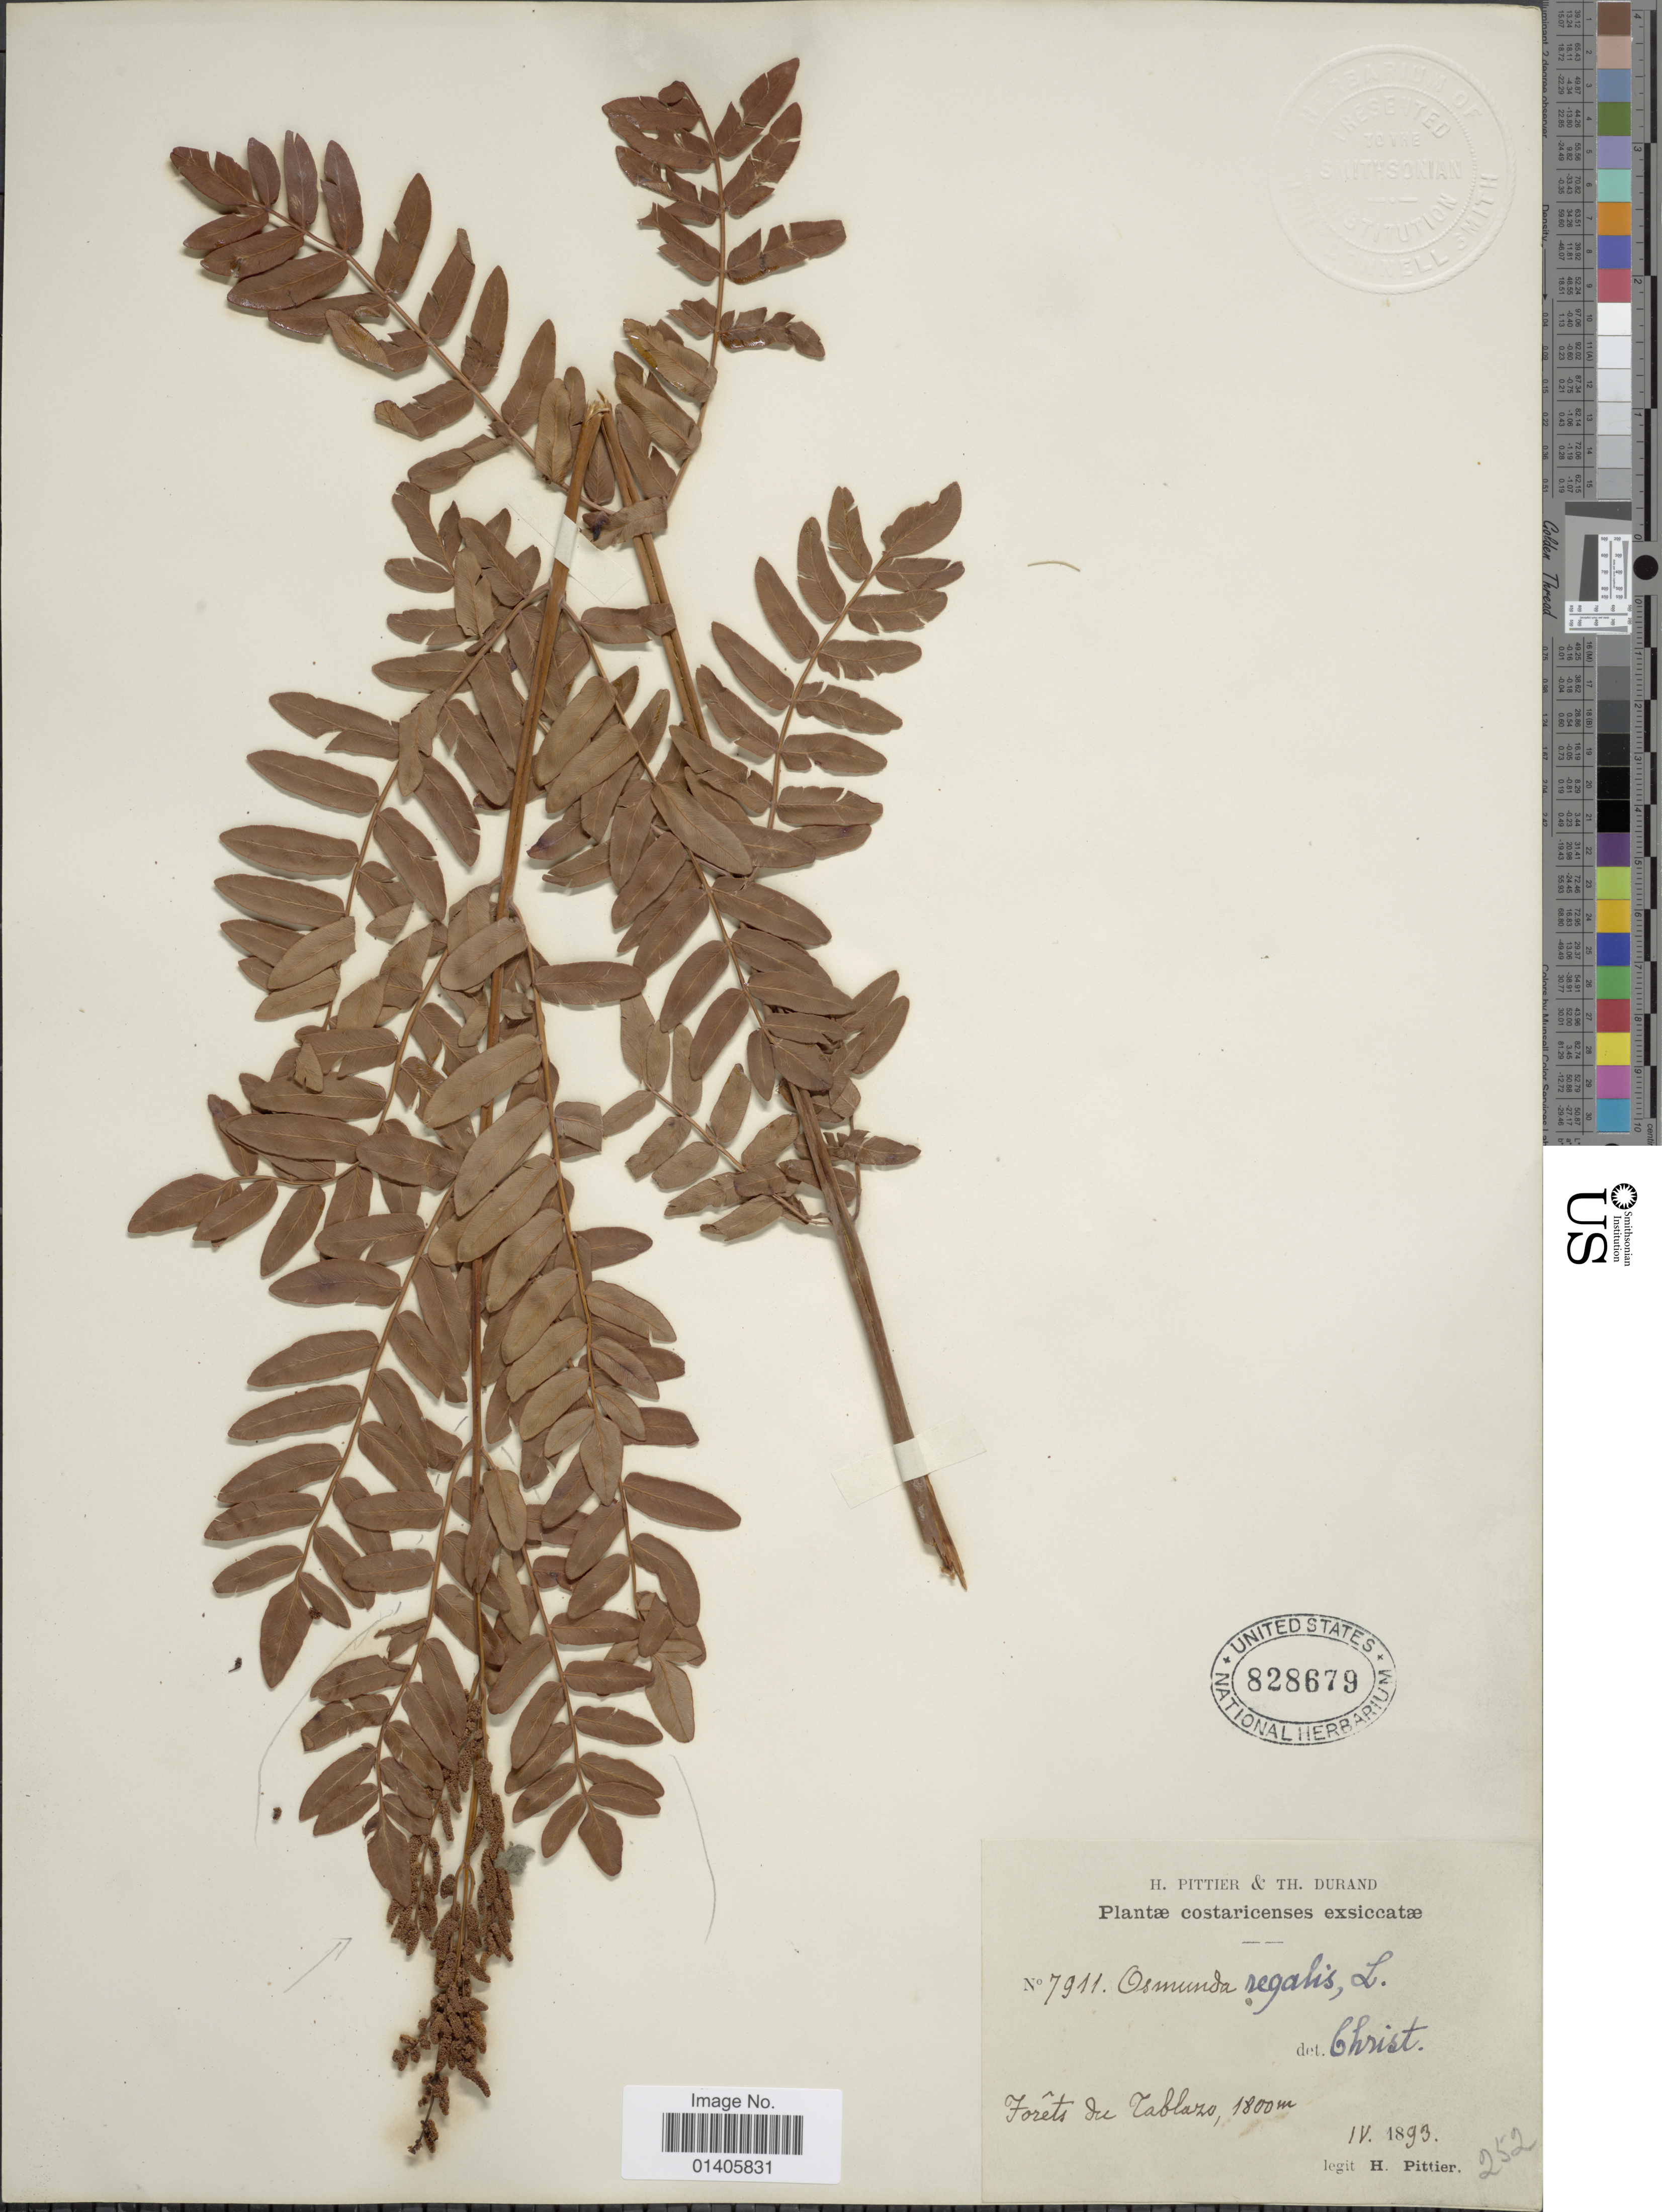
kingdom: Plantae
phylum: Tracheophyta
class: Polypodiopsida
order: Osmundales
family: Osmundaceae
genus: Osmunda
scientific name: Osmunda regalis var. palustris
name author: (Schrad.) C. Chr. ex Angely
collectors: H. F. Pittier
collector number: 7911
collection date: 1893-04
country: Costa Rica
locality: Forets du Tablazo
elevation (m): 1800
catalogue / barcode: US 828679